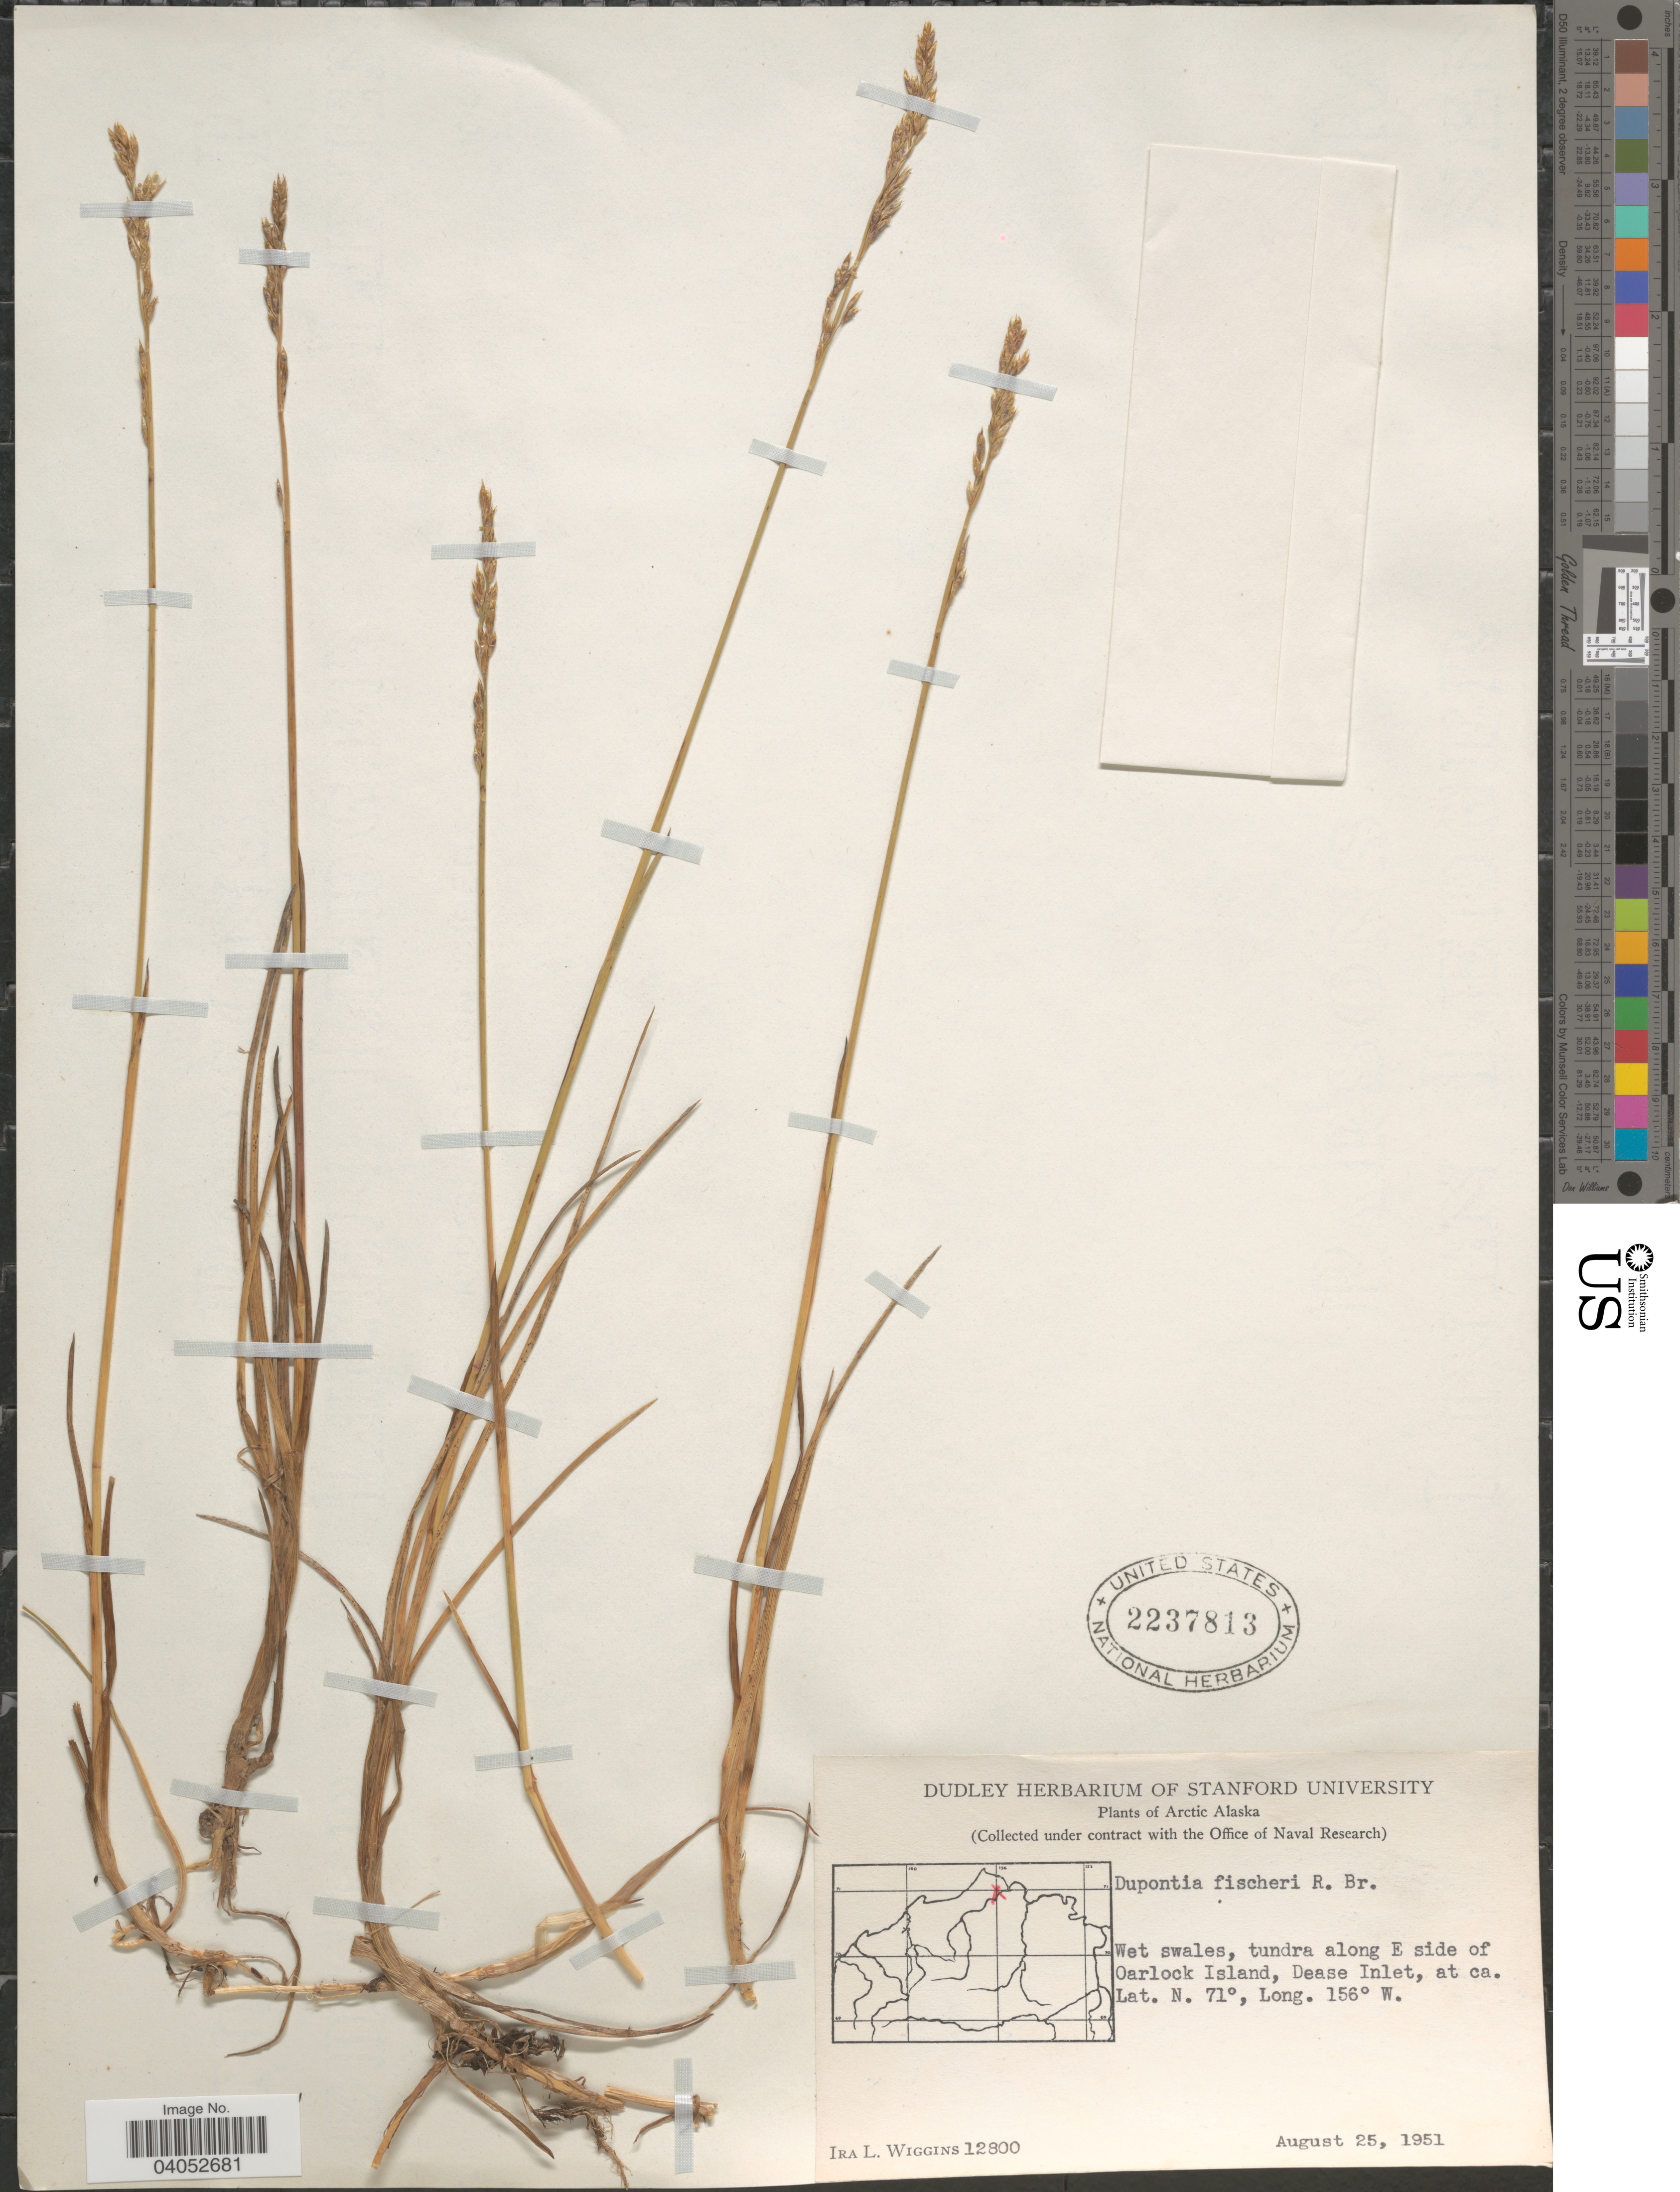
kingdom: Plantae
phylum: Tracheophyta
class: Liliopsida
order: Poales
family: Poaceae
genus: Dupontia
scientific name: Dupontia micrantha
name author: Holm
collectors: I. L. Wiggins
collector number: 12800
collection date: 1951-08-25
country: United States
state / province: Alaska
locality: Arctic Alaska. Tundra along E side of Oarlock Island, Dease Inlet.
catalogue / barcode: US 2237813